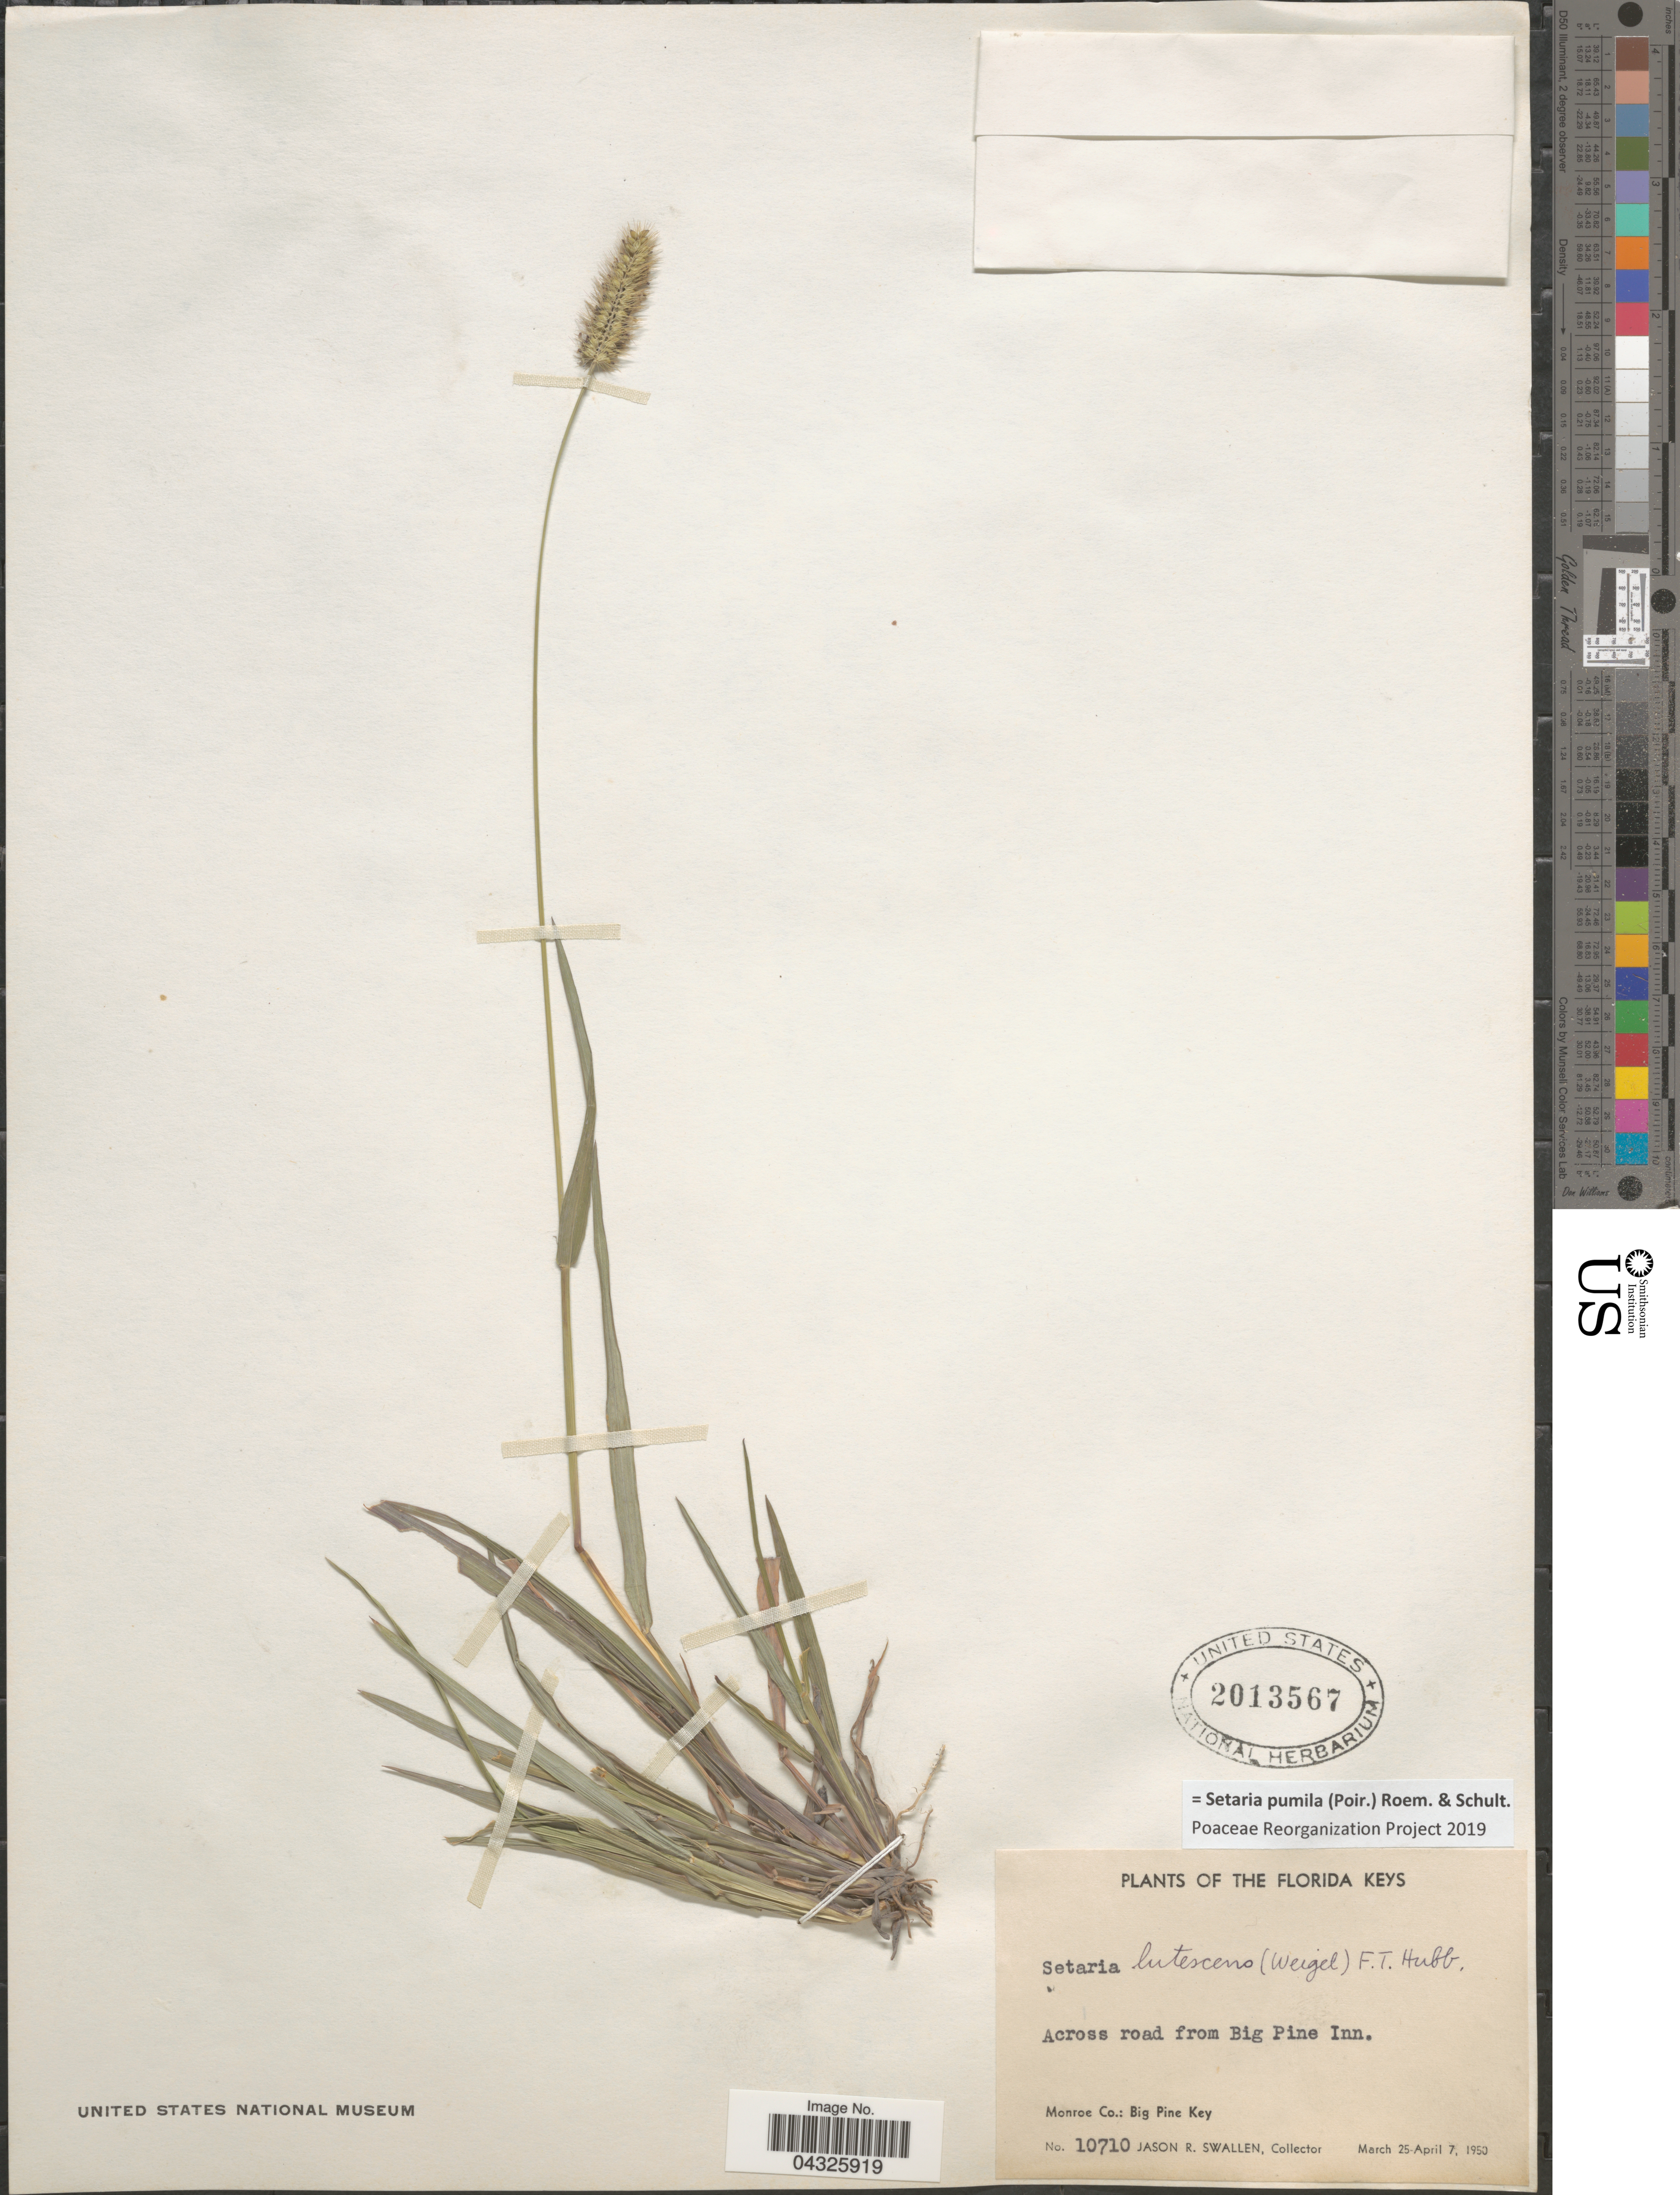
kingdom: Plantae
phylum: Tracheophyta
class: Liliopsida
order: Poales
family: Poaceae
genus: Setaria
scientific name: Setaria pumila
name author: (Poir.) Roem. & Schult.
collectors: J. R. Swallen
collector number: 10710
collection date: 1950-03-25/1950-04-07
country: United States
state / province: Florida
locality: The Florida Keys. Across road from Big Pine Inn. Monroe Co.: Big Pine Key.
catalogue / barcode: US 2013567